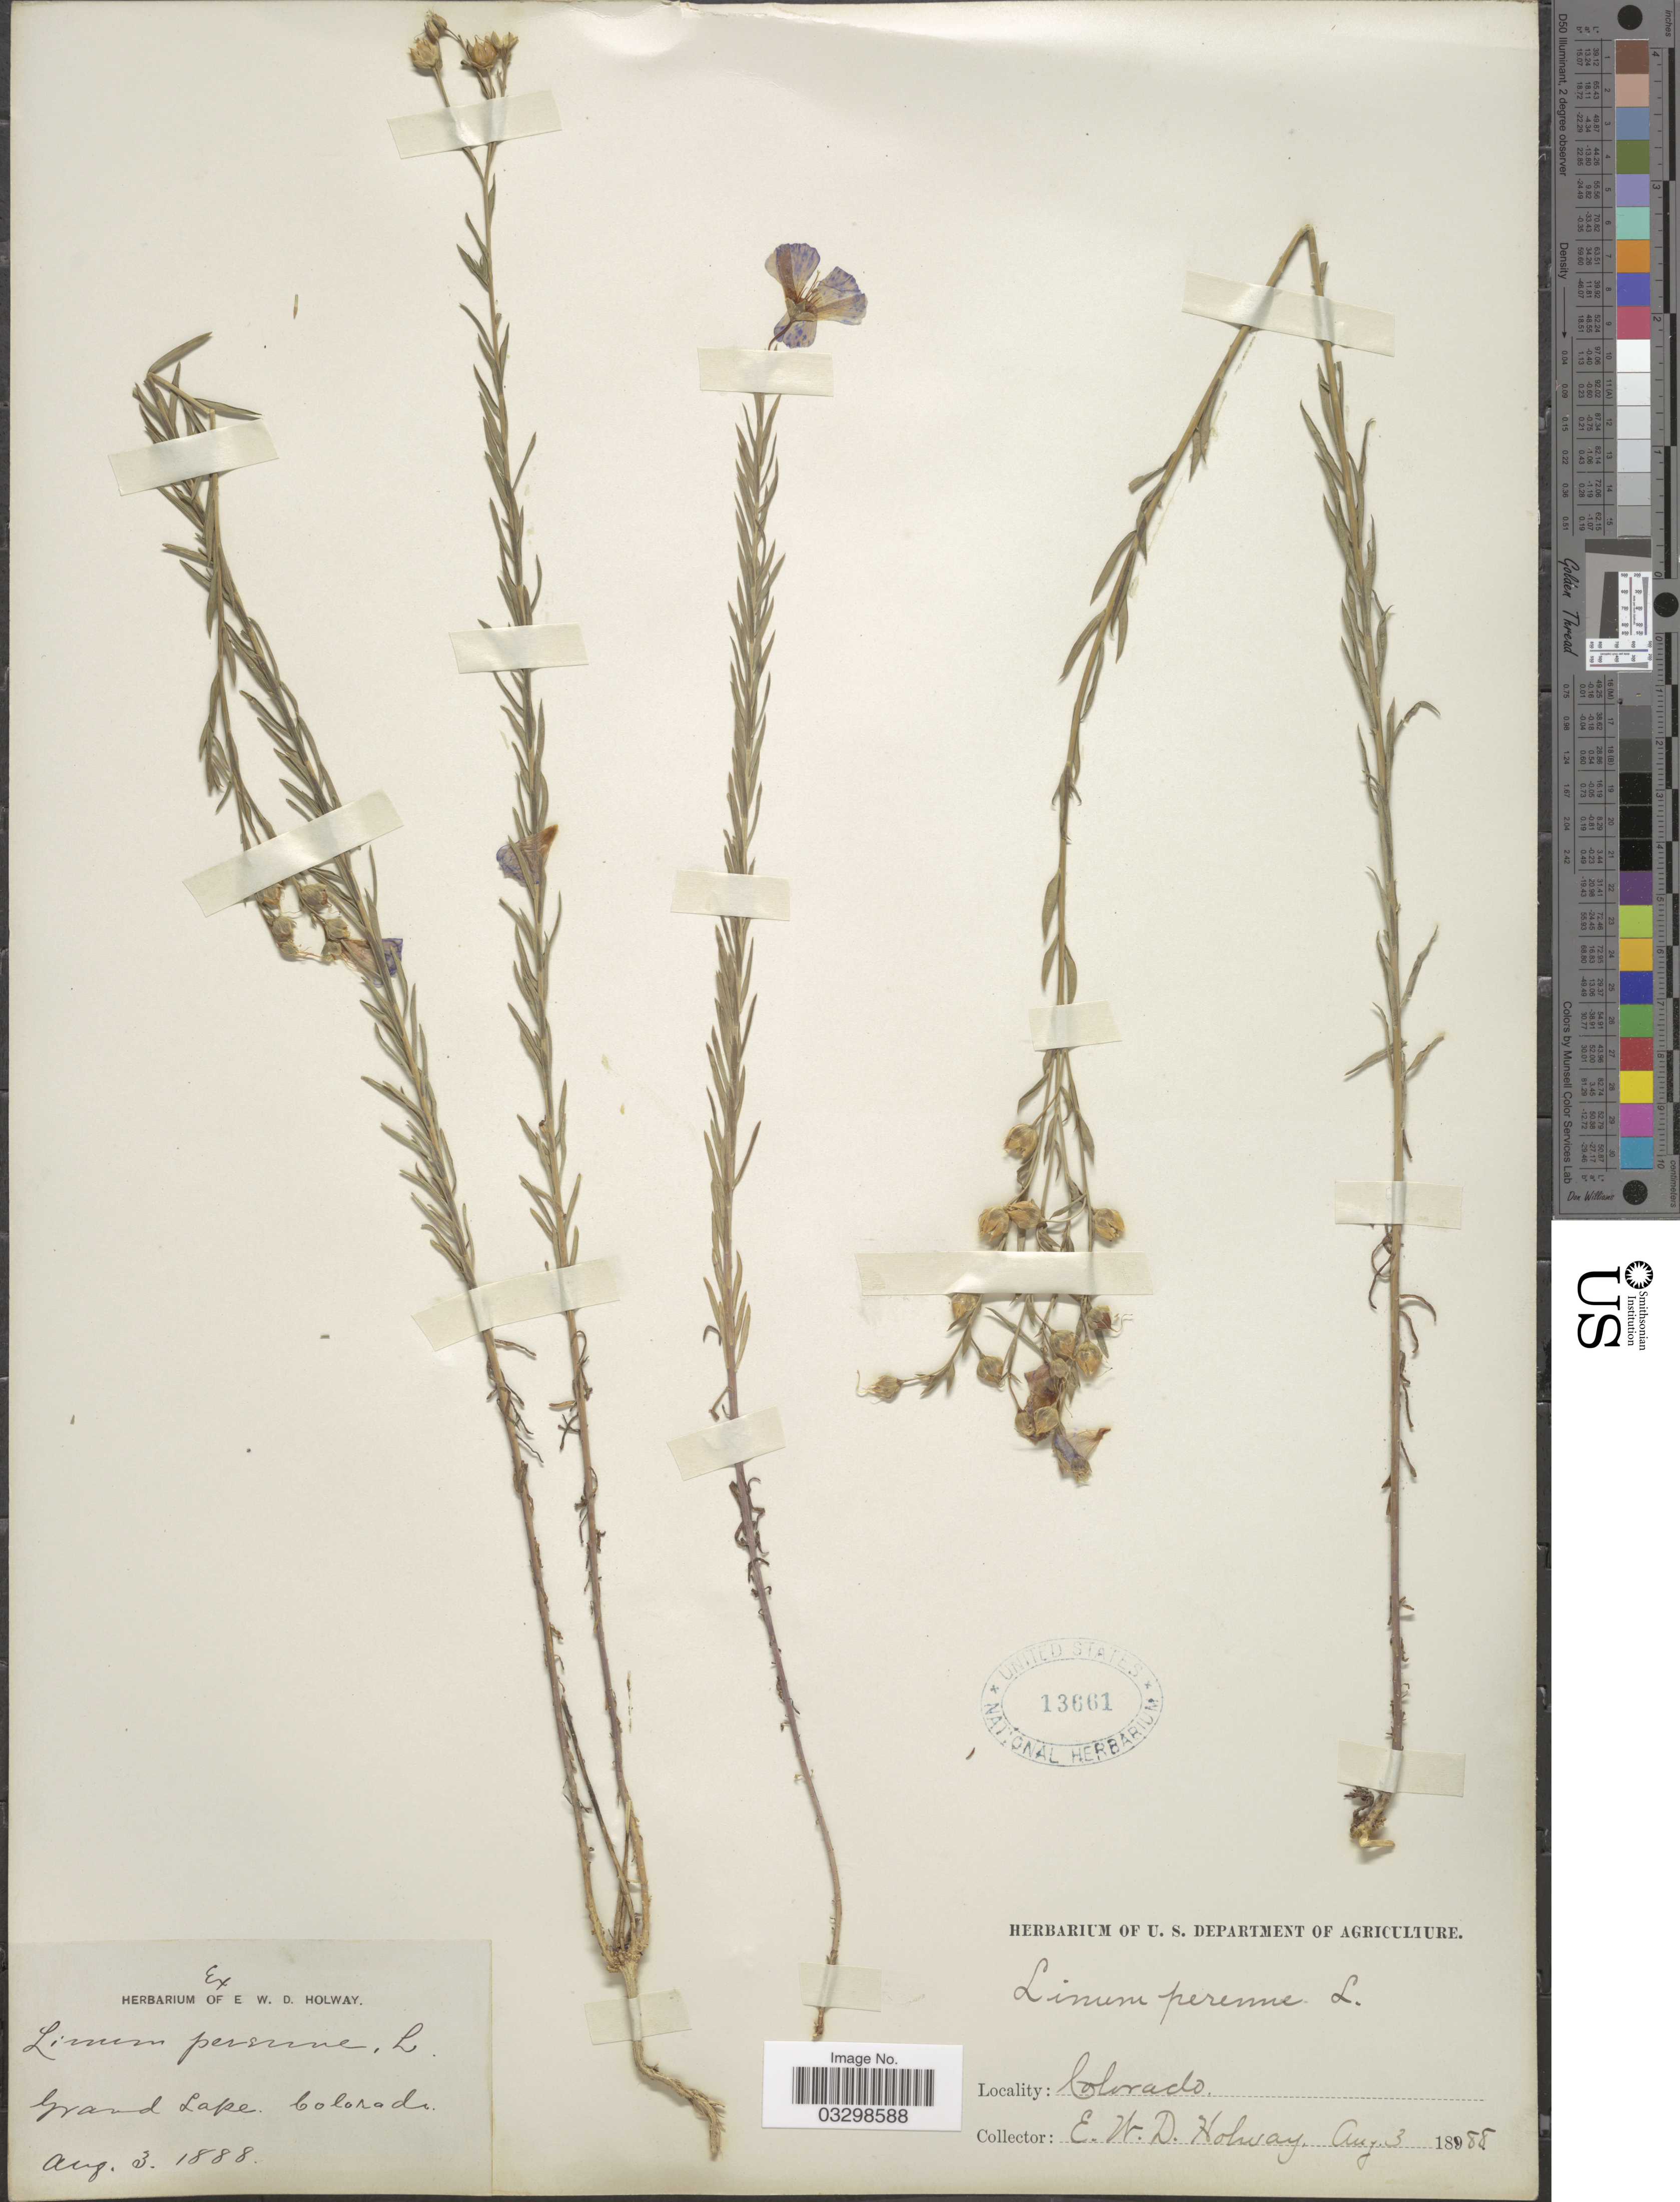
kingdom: Plantae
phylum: Tracheophyta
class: Magnoliopsida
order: Malpighiales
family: Linaceae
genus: Linum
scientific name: Linum lewisii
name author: Pursh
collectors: E. W. D. Holway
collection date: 1888-08-03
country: United States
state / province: Colorado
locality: Grand Lake.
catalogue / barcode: US 13661